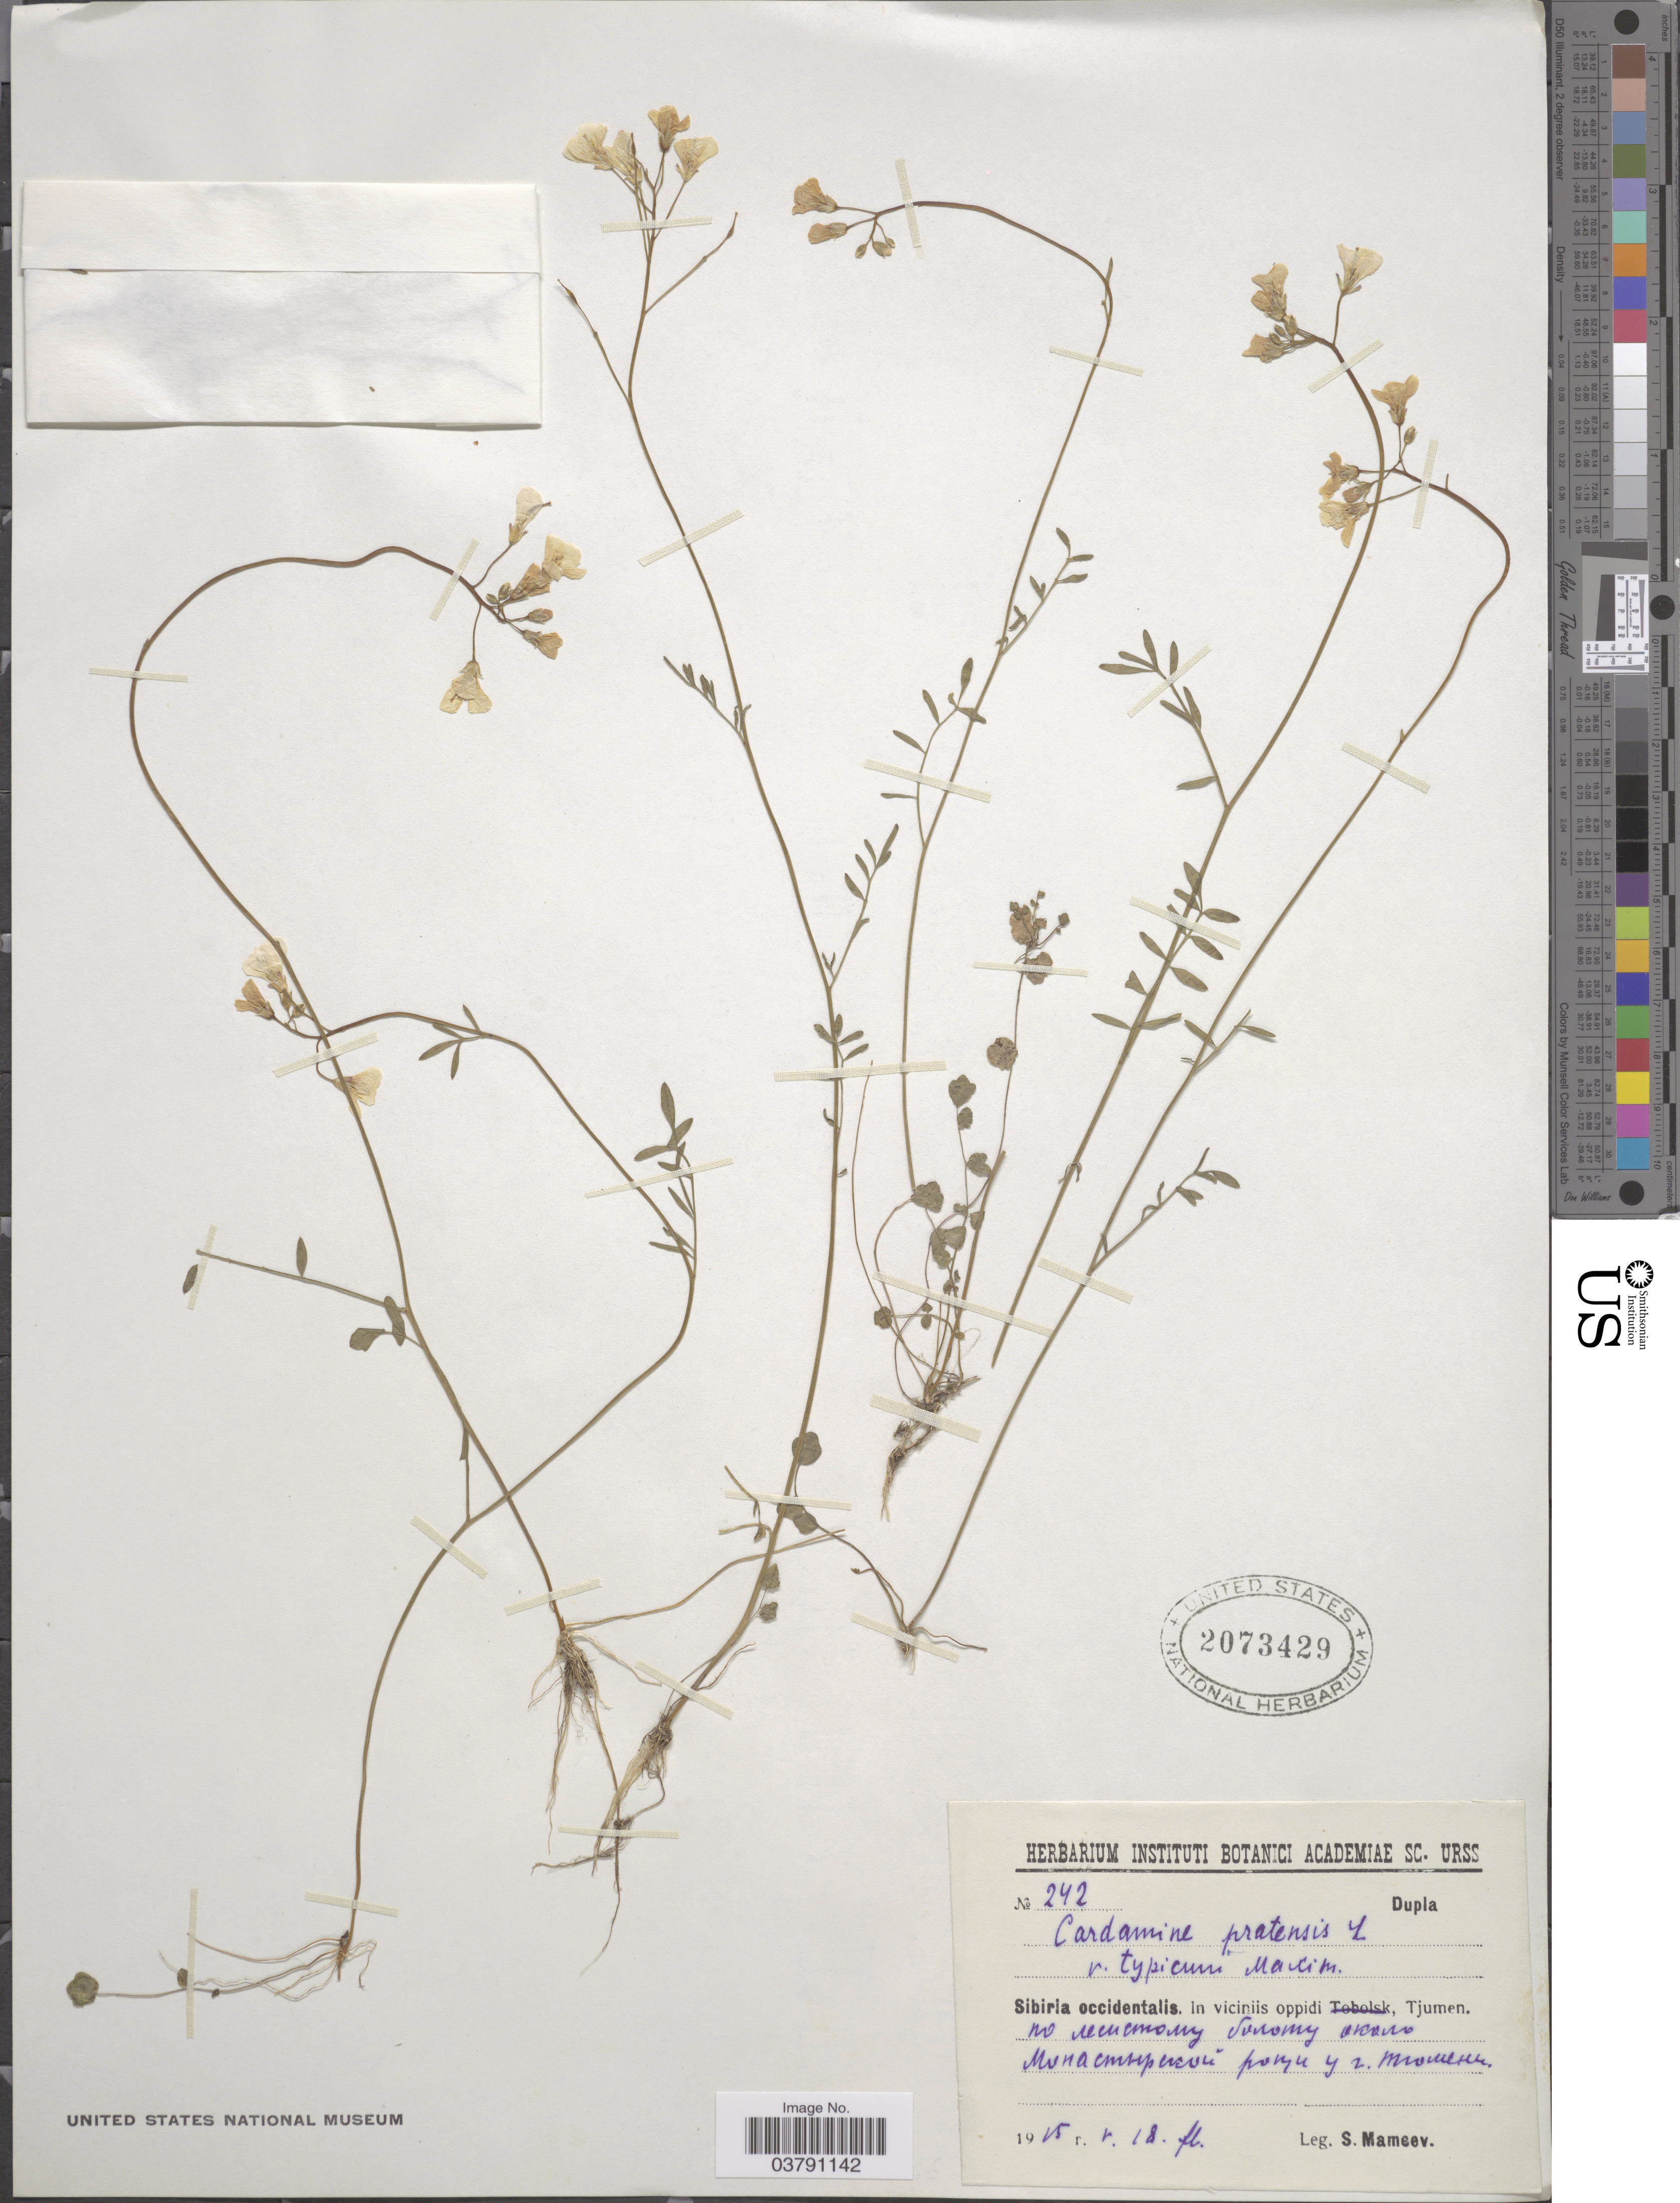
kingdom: Plantae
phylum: Tracheophyta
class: Magnoliopsida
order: Brassicales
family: Brassicaceae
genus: Cardamine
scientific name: Cardamine pratensis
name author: L.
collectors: S. Mameev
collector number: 242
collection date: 1915-05-18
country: Russian Federation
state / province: Tyumen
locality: Sibiria occidentalis. In viciniis oppidi, Tjumen. X.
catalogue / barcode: US 2073429